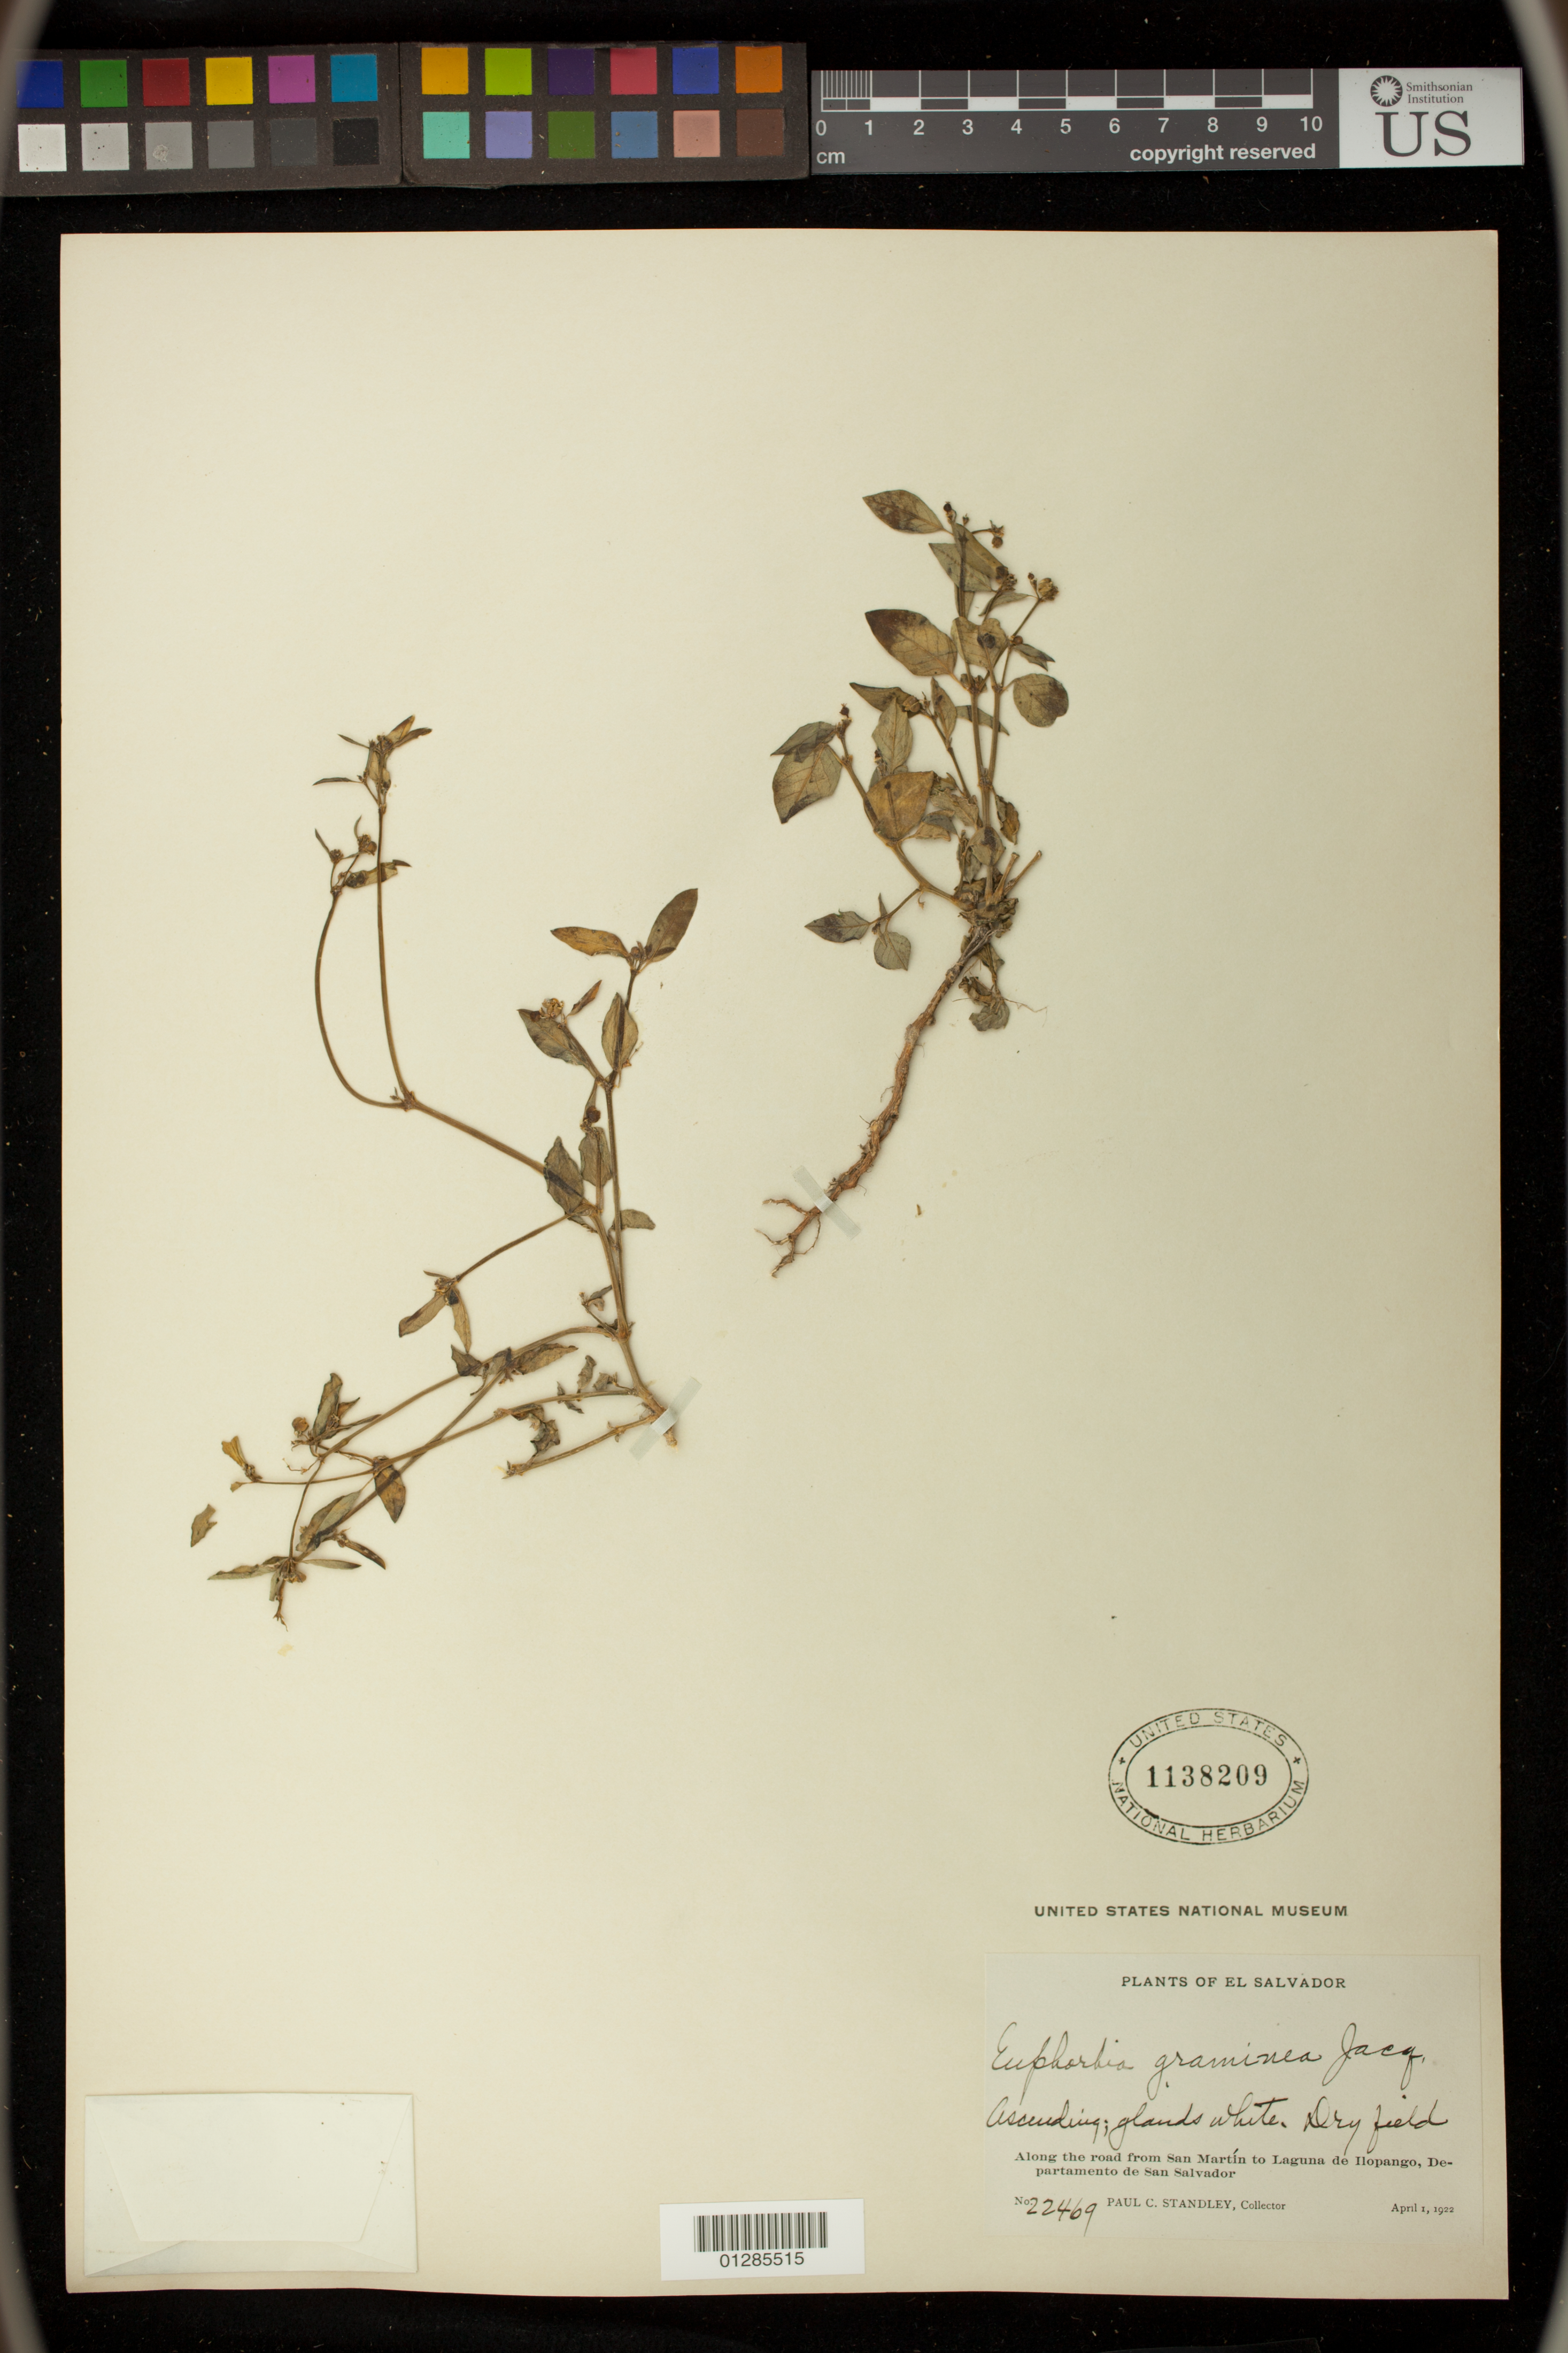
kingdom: Plantae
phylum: Tracheophyta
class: Magnoliopsida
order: Malpighiales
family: Euphorbiaceae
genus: Euphorbia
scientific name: Euphorbia graminea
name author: Jacq.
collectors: Standley, Paul Carpenter, Steyermark, Julian Alfred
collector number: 22469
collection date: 1922-04-01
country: El Salvador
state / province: San Salvador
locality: Along the road from San Martin to Laguna de Hopango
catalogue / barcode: US 1138209